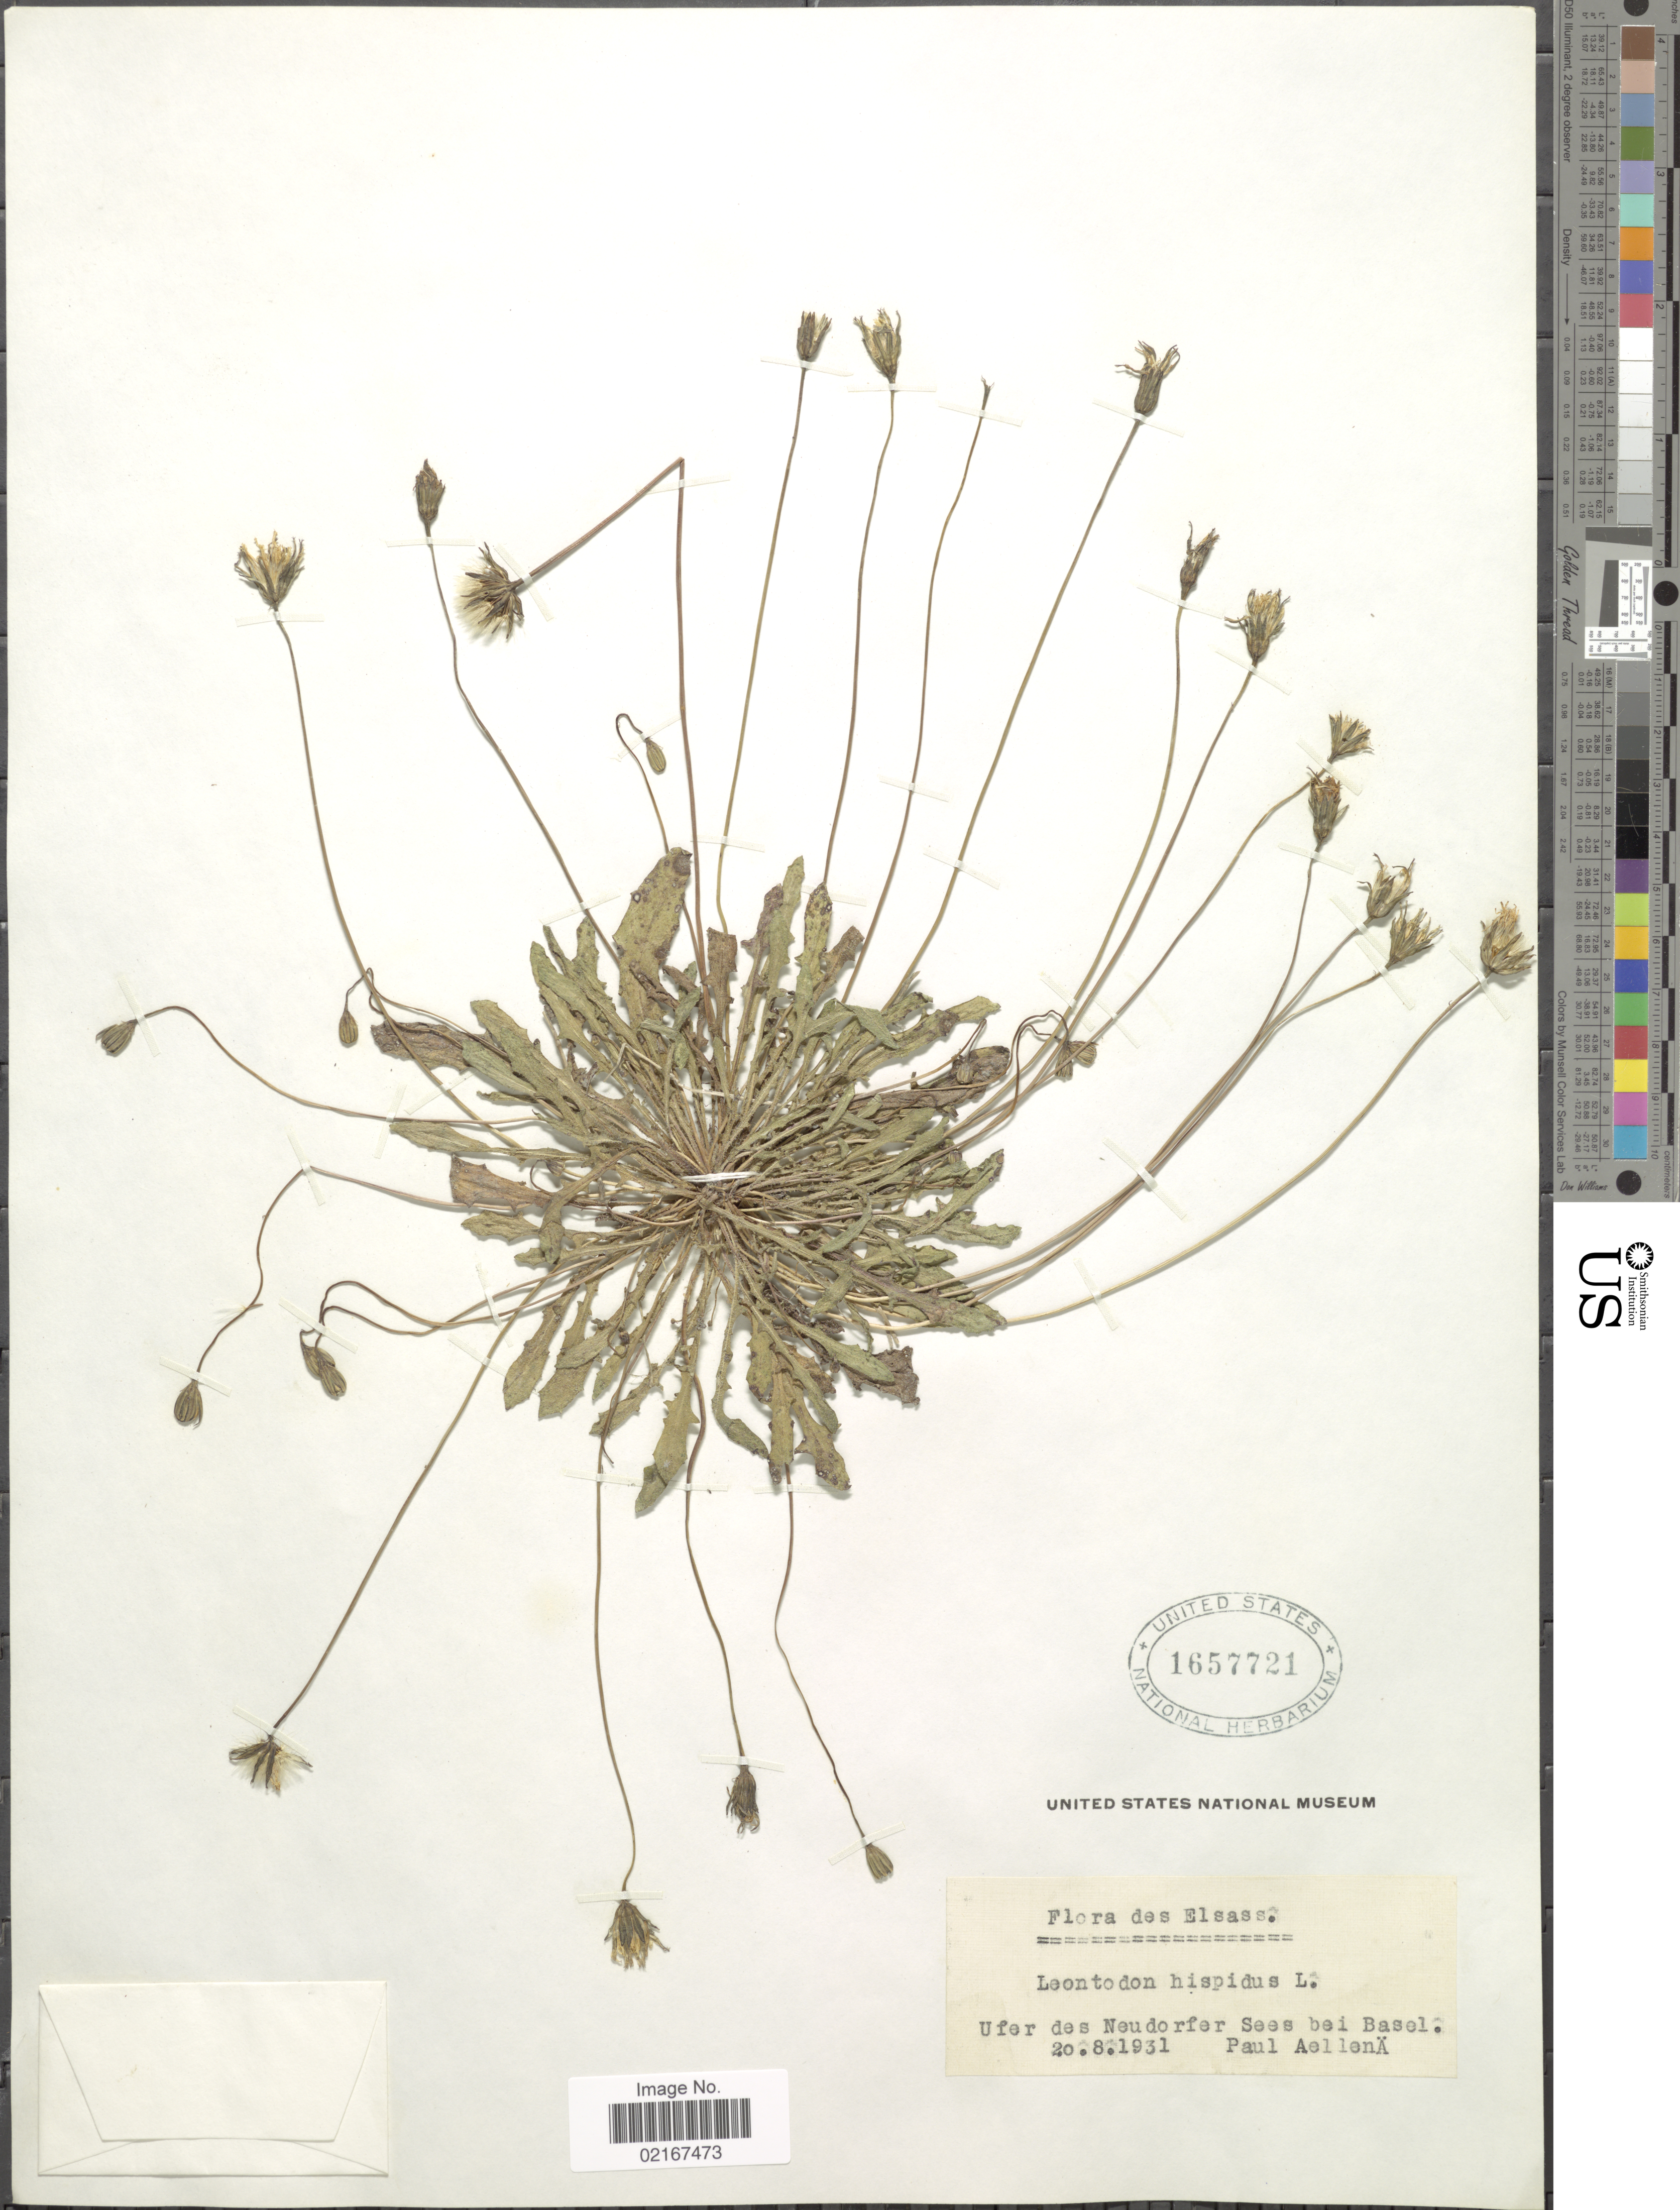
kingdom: Plantae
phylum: Tracheophyta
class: Magnoliopsida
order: Asterales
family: Asteraceae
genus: Leontodon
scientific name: Leontodon hispidus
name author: L.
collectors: P. Aellen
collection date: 1931-08-20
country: France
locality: Elsass, Ufer des Neudorfer Sees bei Basel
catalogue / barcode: US 1657721